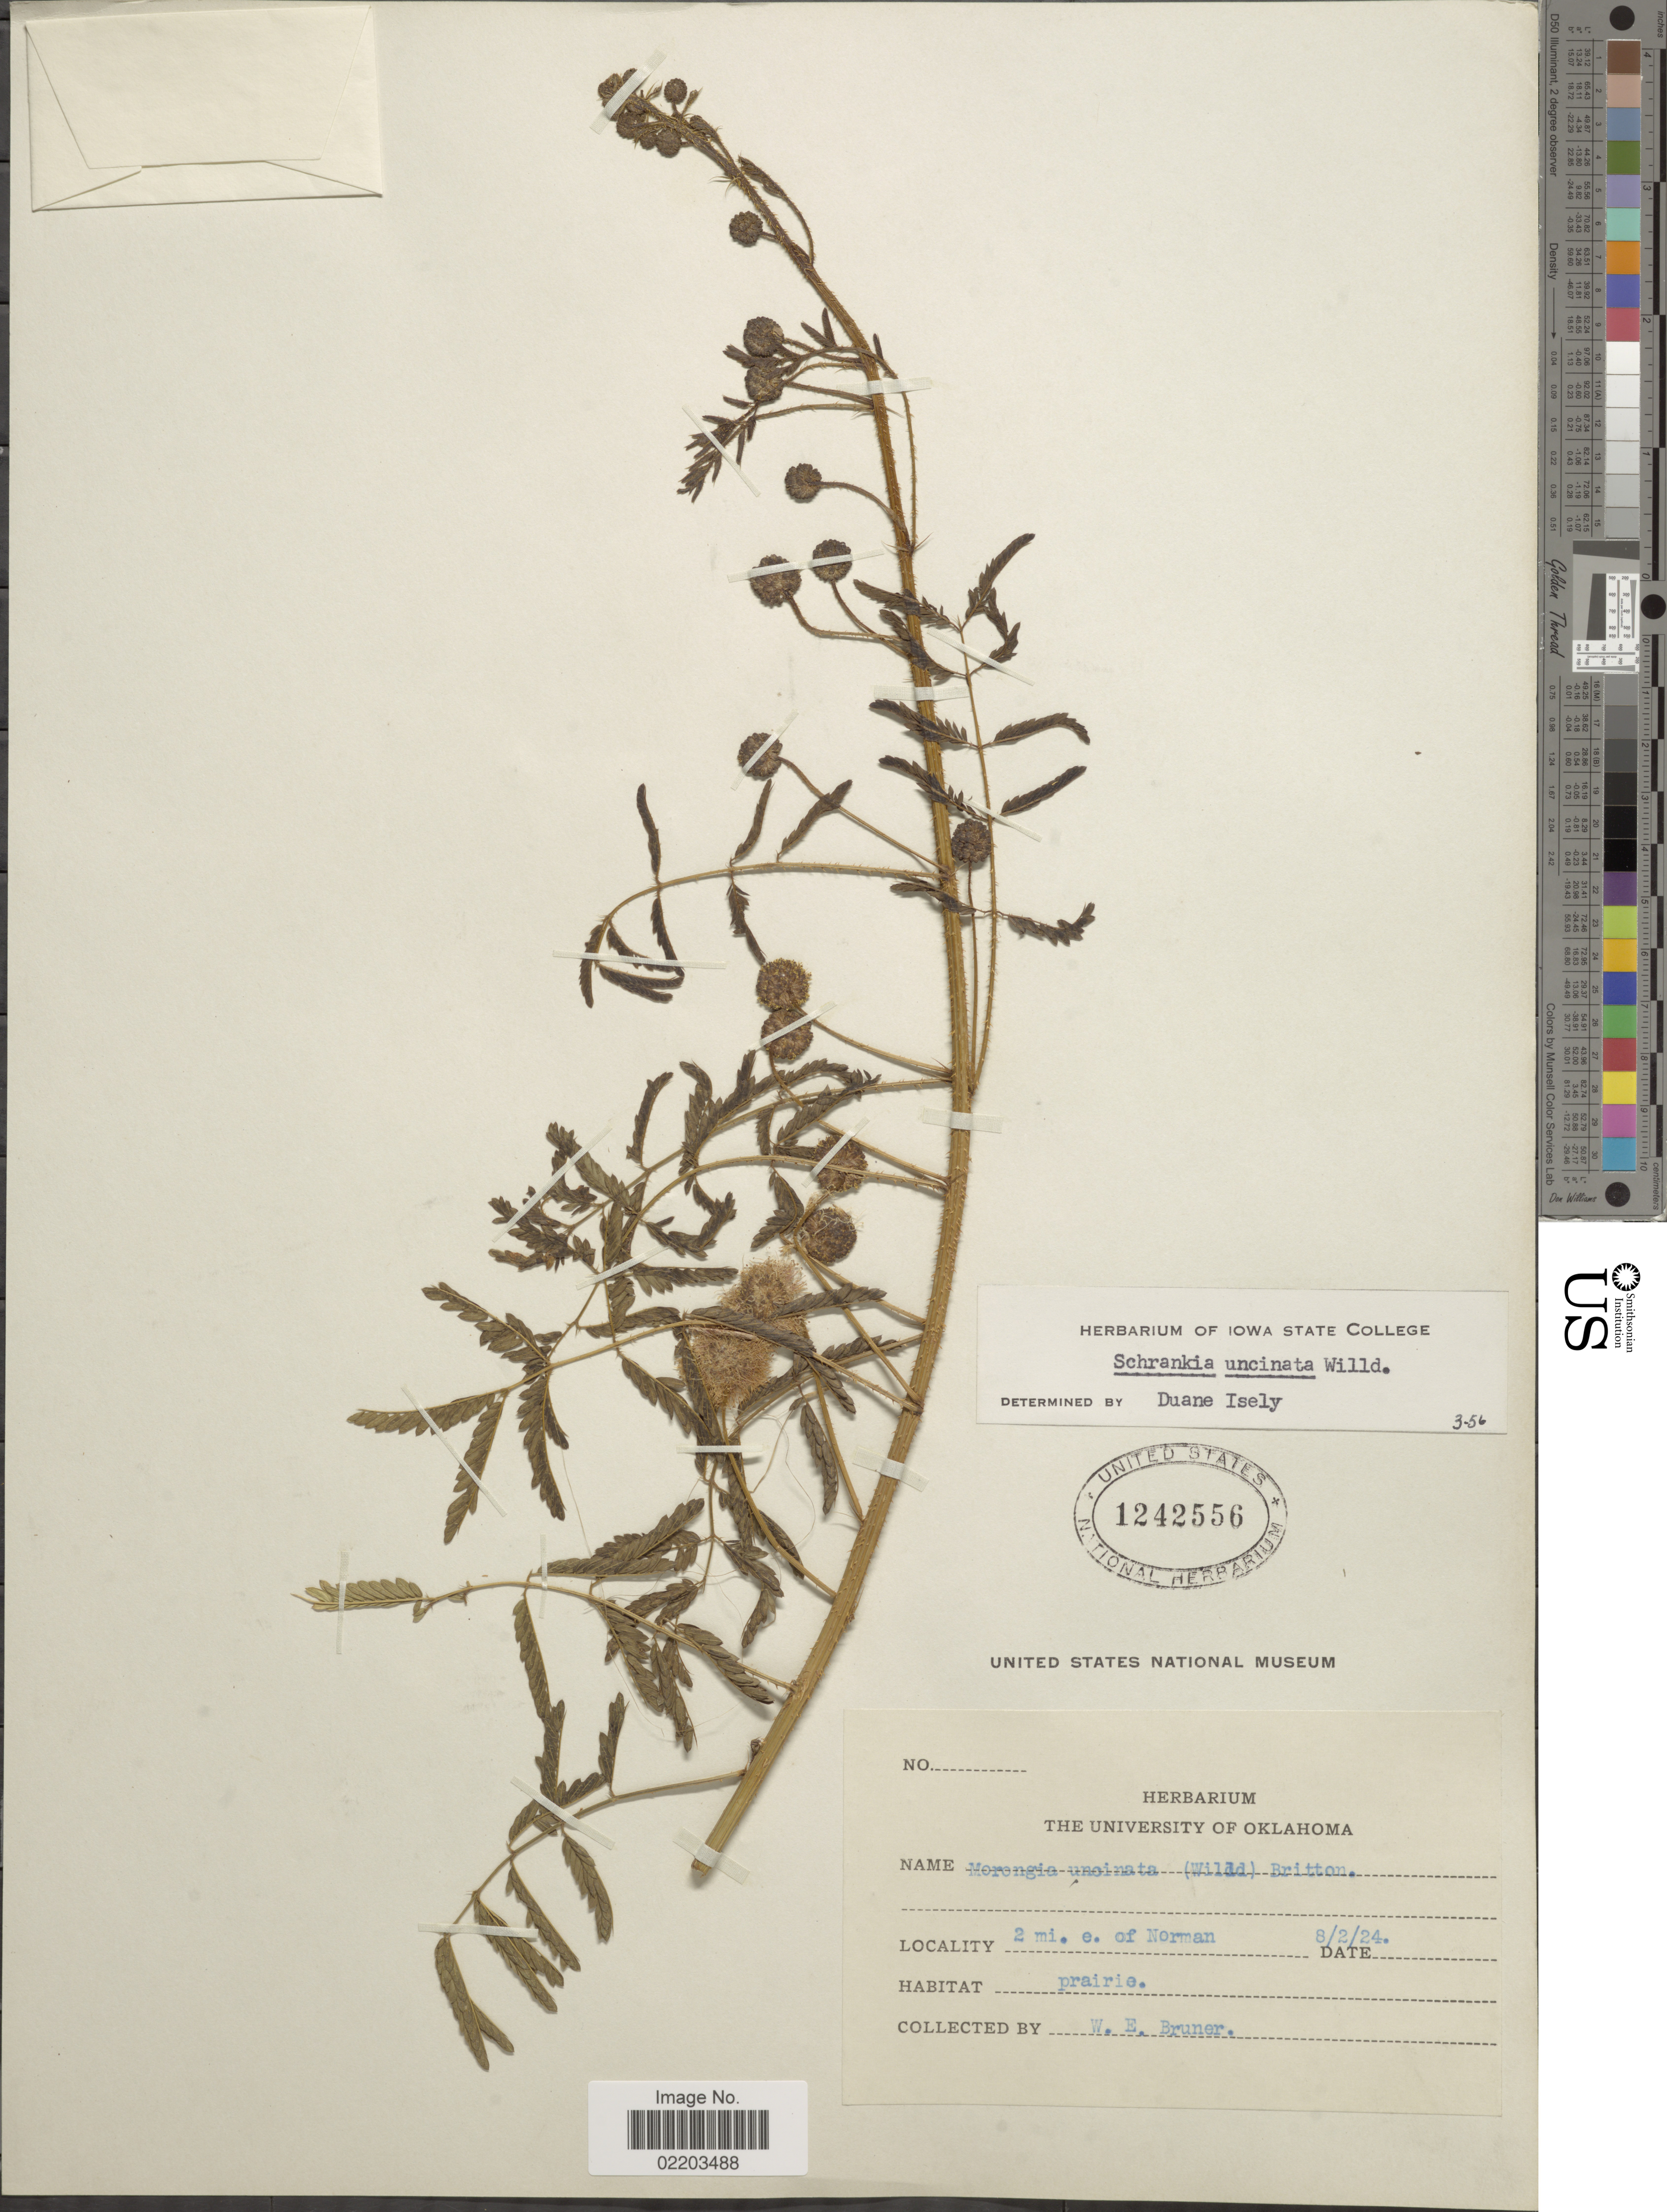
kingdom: Plantae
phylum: Tracheophyta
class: Magnoliopsida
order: Fabales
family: Fabaceae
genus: Mimosa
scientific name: Mimosa nuttallii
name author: (DC.) B.L. Turner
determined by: Strong, M. T., (US), Smithsonian Institution - National Museum of Natural History (UNITED STATES)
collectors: W. Bruner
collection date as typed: Transcribed d/m/y: 8/2/24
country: United States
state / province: Oklahoma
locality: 2 mi. e. of Norman, prairie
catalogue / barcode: US 1242556